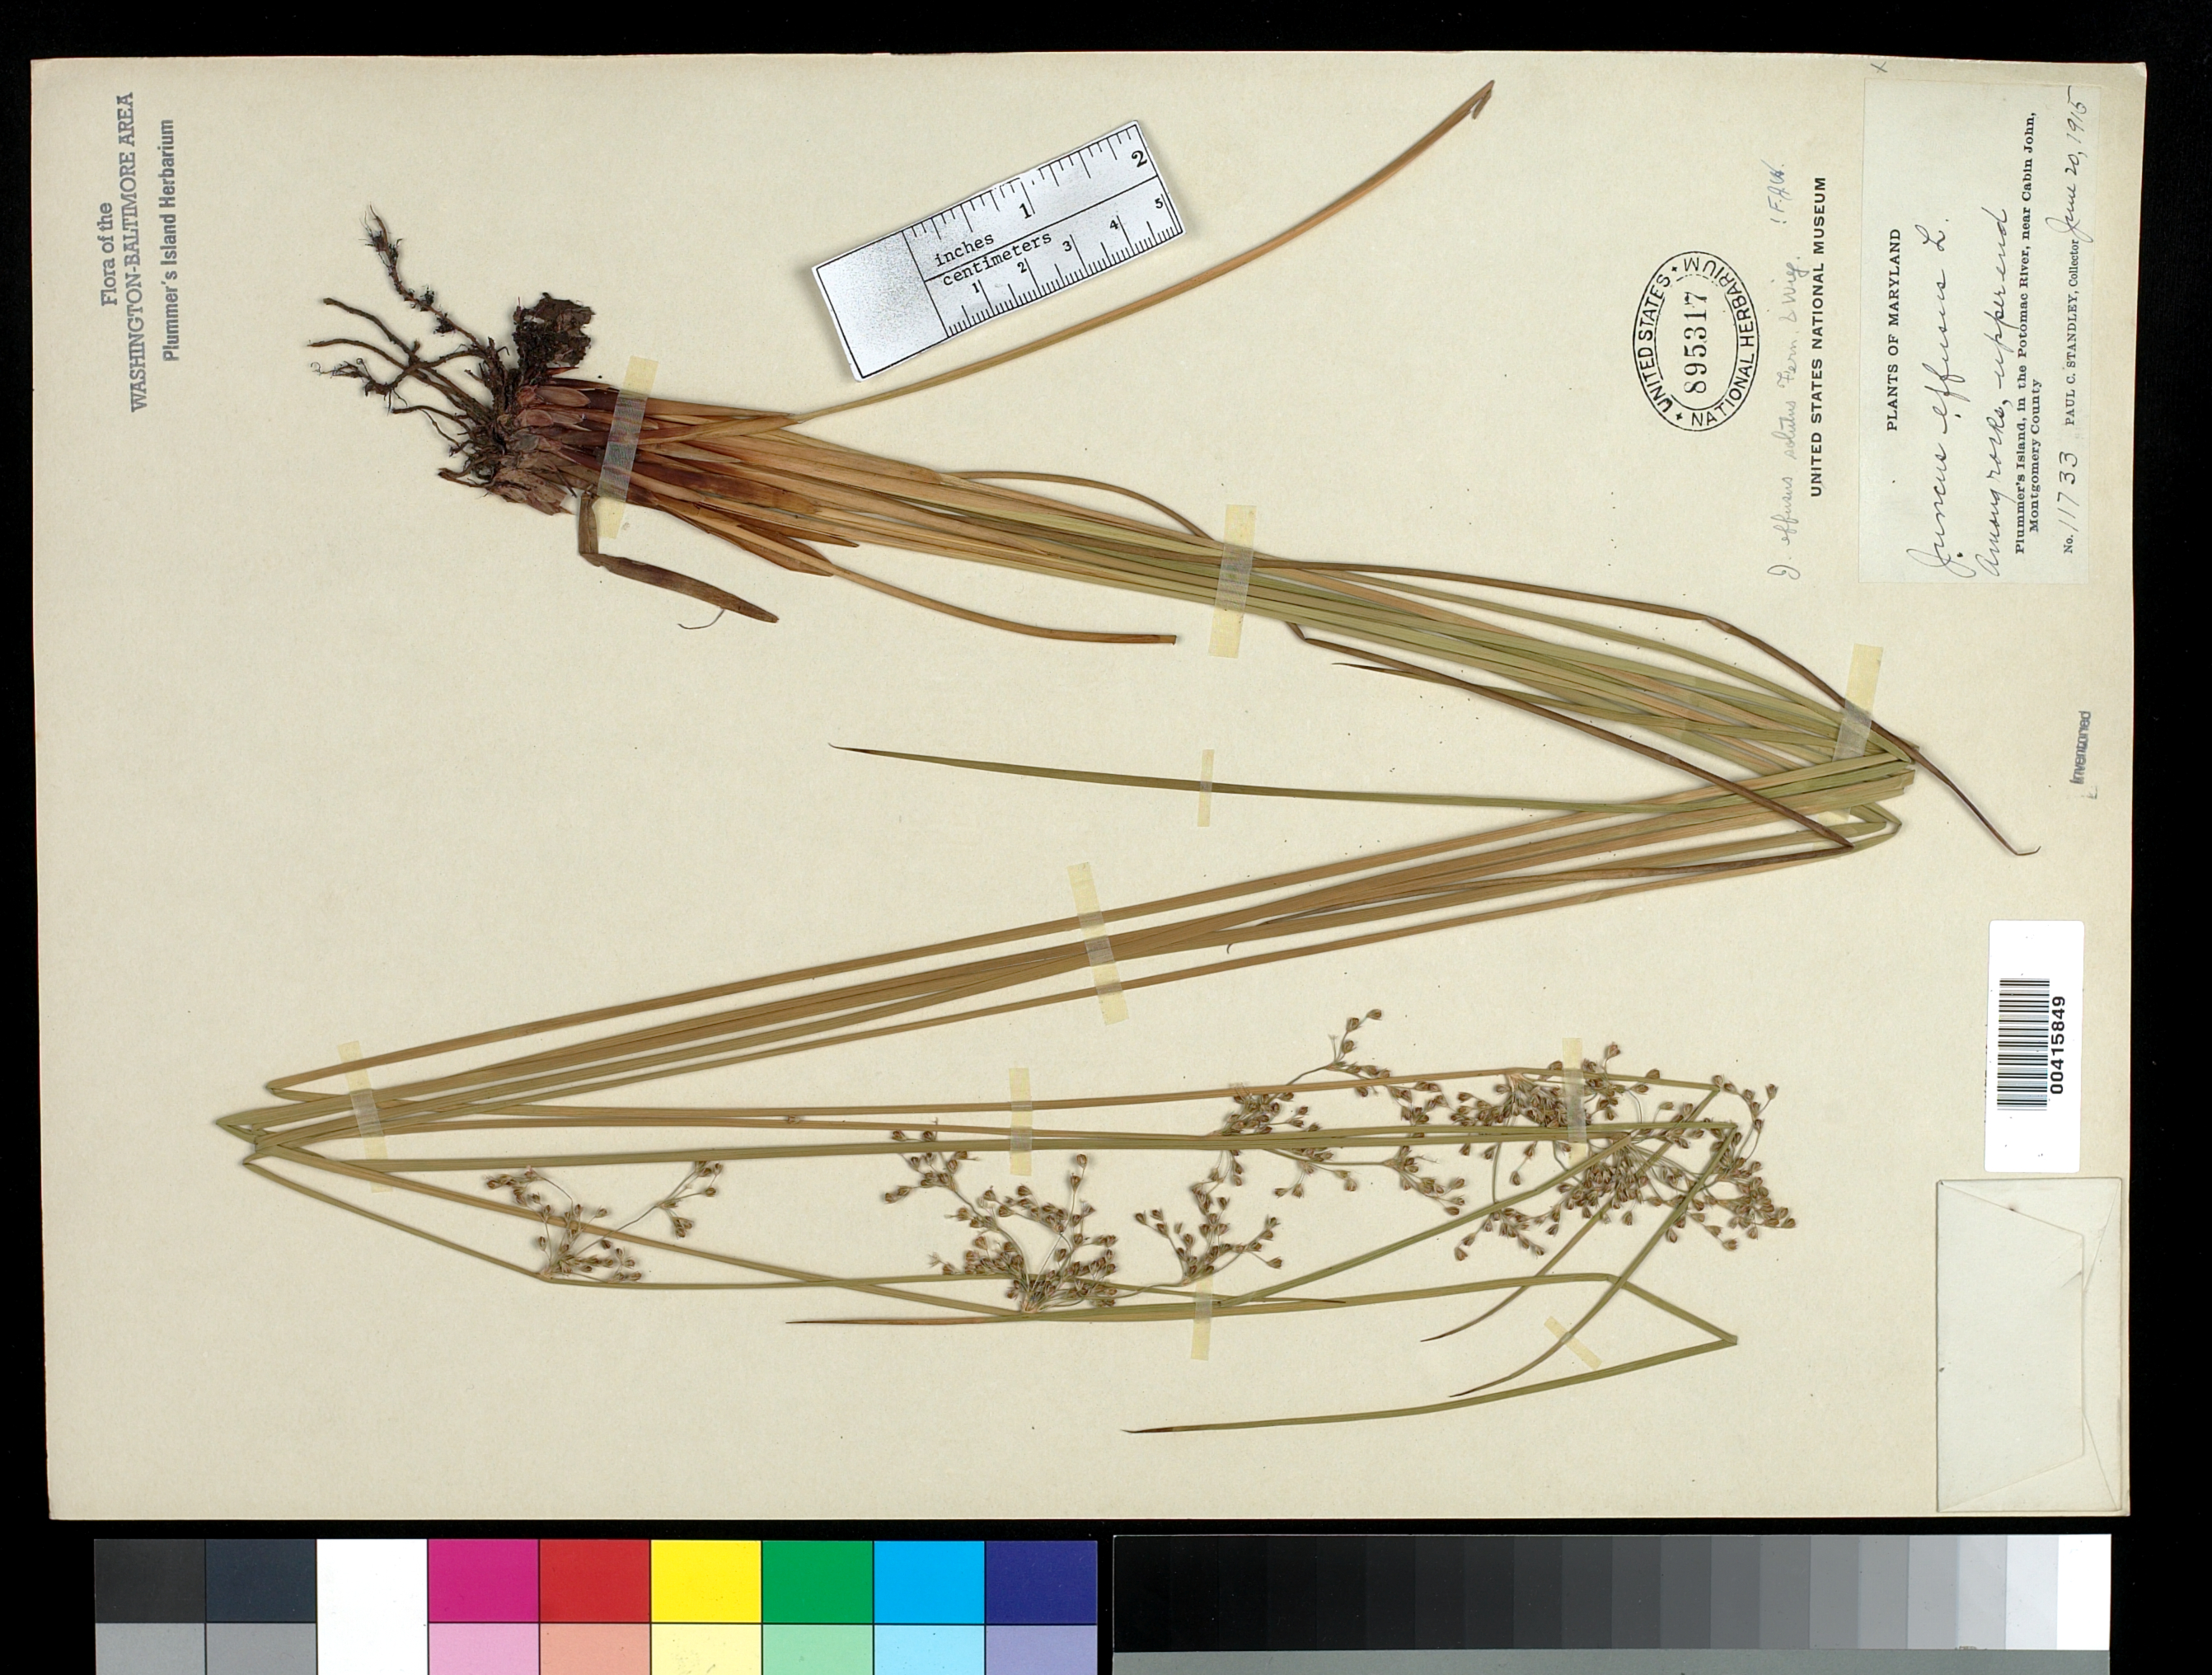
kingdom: Plantae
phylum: Tracheophyta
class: Liliopsida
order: Poales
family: Juncaceae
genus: Juncus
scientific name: Juncus effusus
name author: L.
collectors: P. C. Standley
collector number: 11733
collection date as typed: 20 Jun 1915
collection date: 1915-06-20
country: United States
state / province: Maryland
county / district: Montgomery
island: Plummers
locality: Plummer's Island; Upper end C. & O. Canal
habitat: Among rocks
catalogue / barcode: US 895317